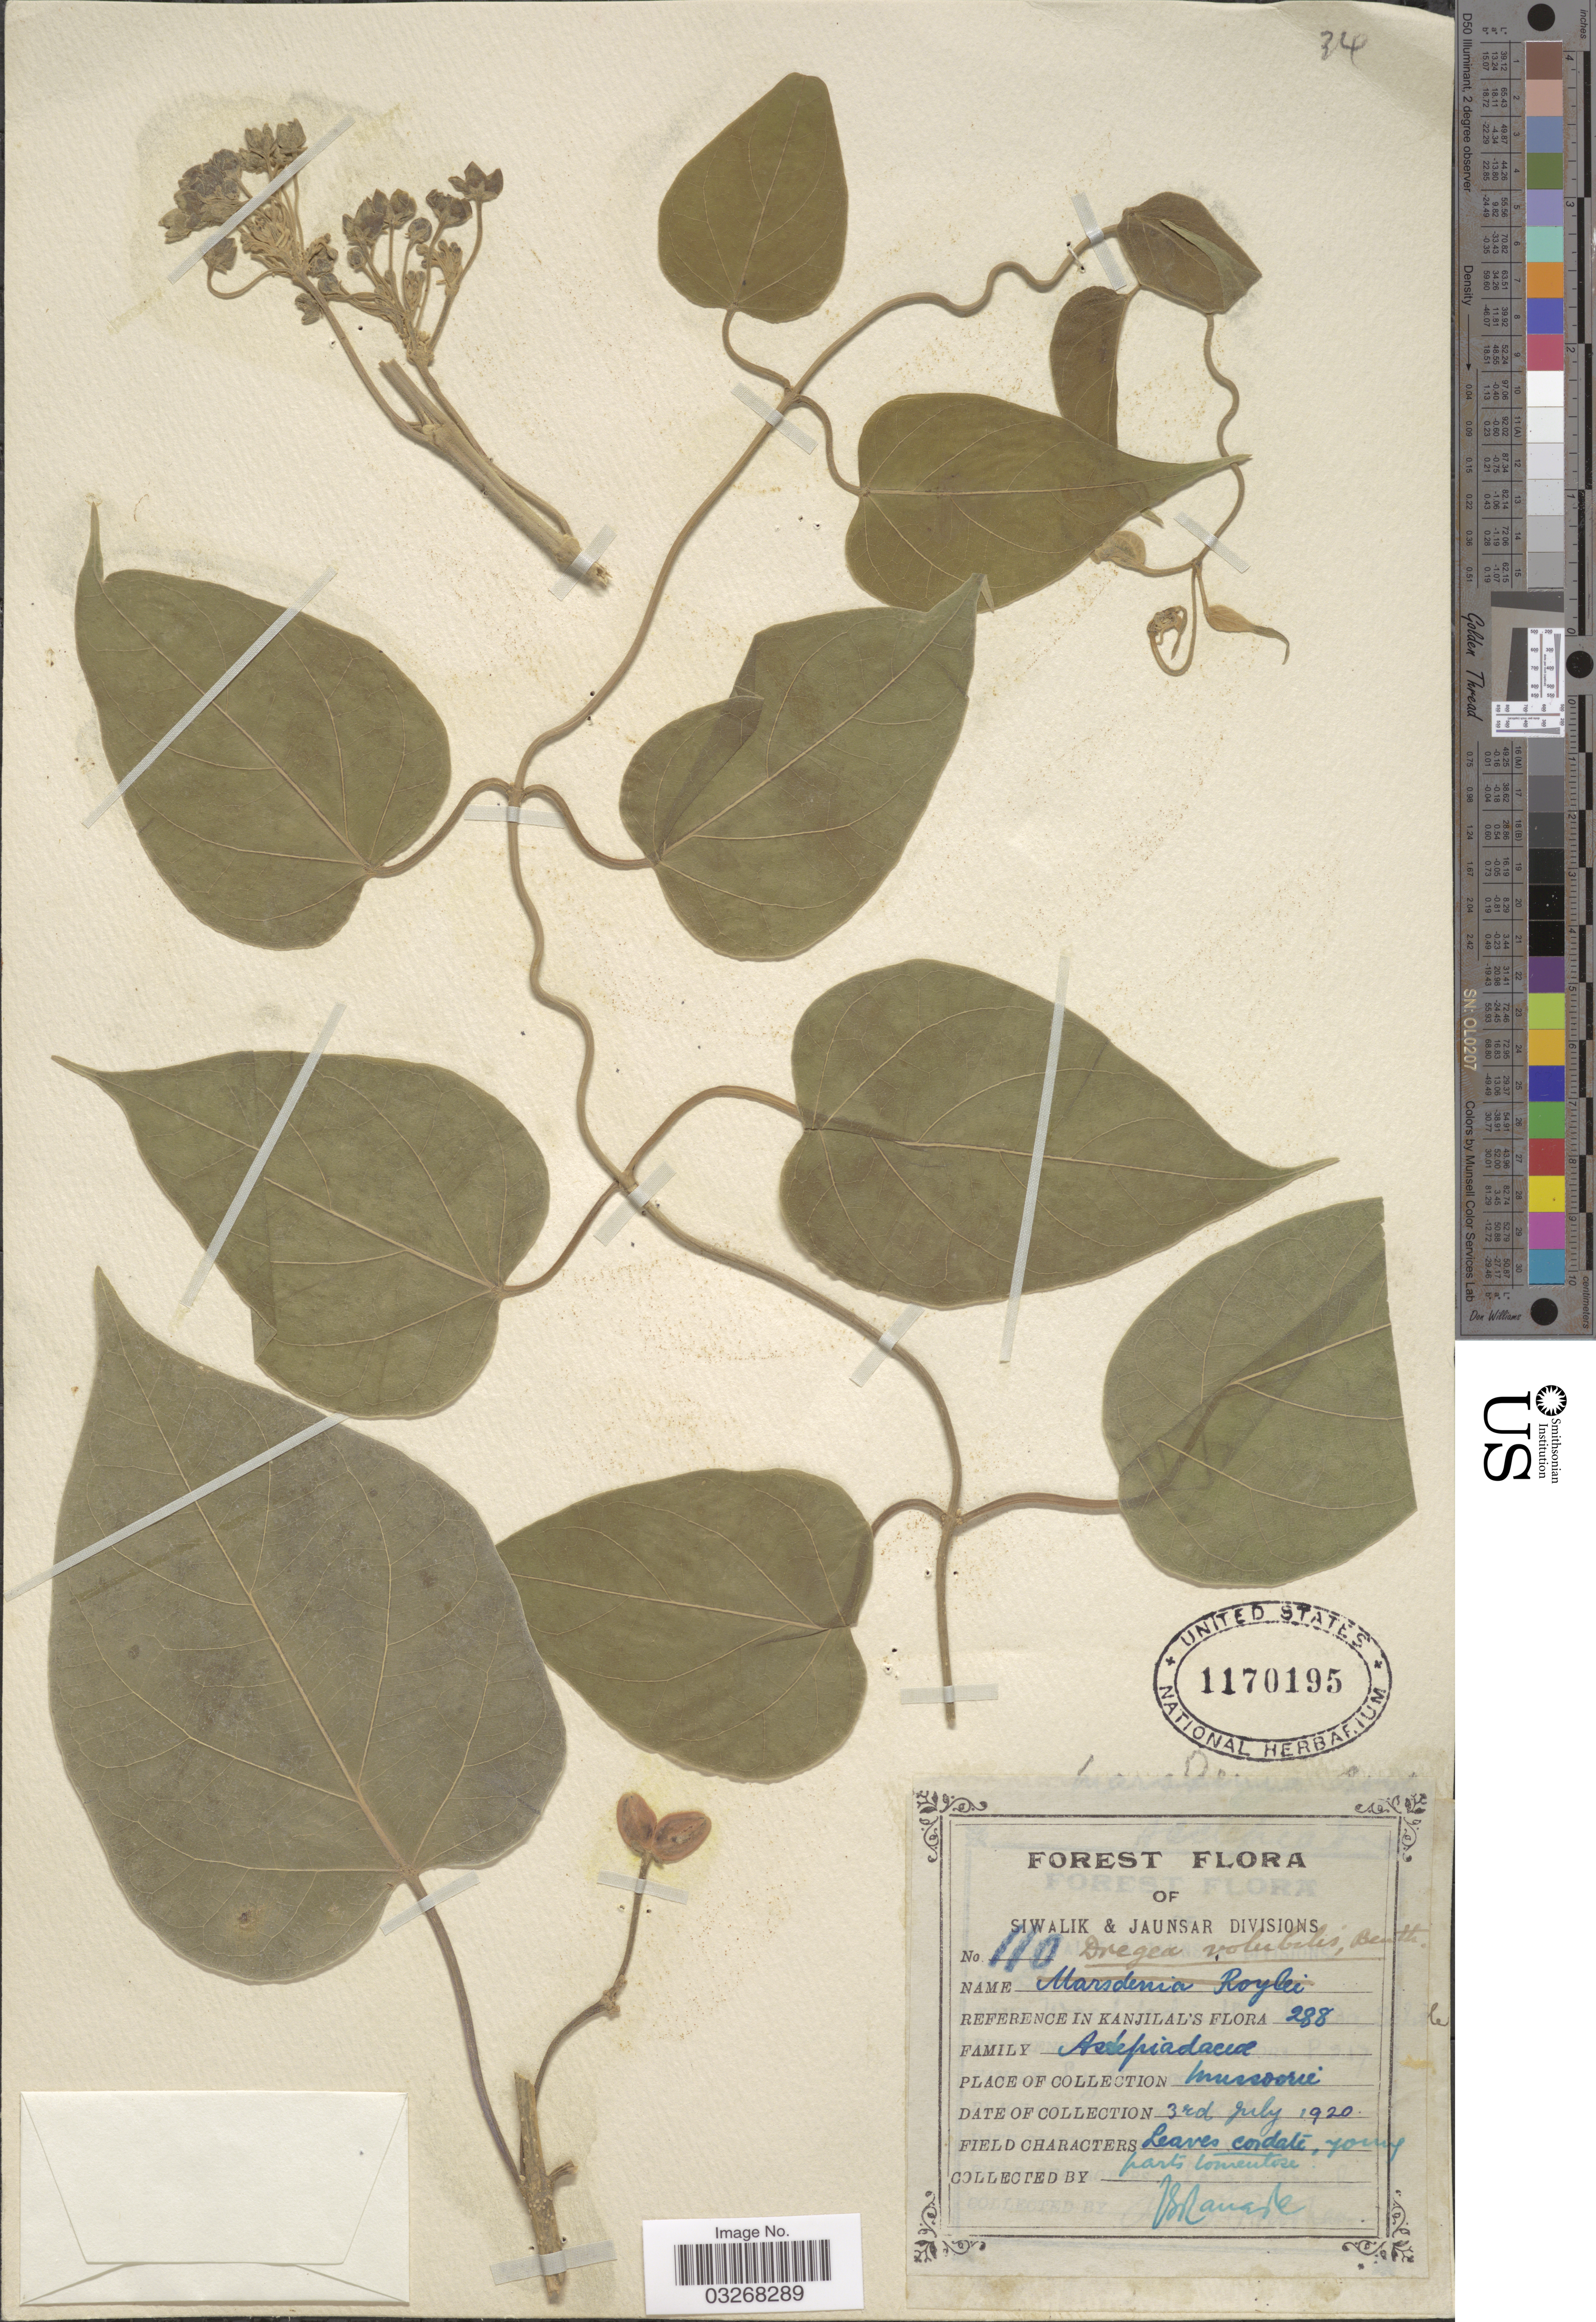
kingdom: Plantae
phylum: Tracheophyta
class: Magnoliopsida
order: Gentianales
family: Apocynaceae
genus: Dregea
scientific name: Dregea volubilis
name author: (L. f.) Benth. ex Hook. f.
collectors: B. Ranade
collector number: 110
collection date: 1920-07-03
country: India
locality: Siwalik & Jaunsar Divisions. Mussoorie.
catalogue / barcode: US 1170195